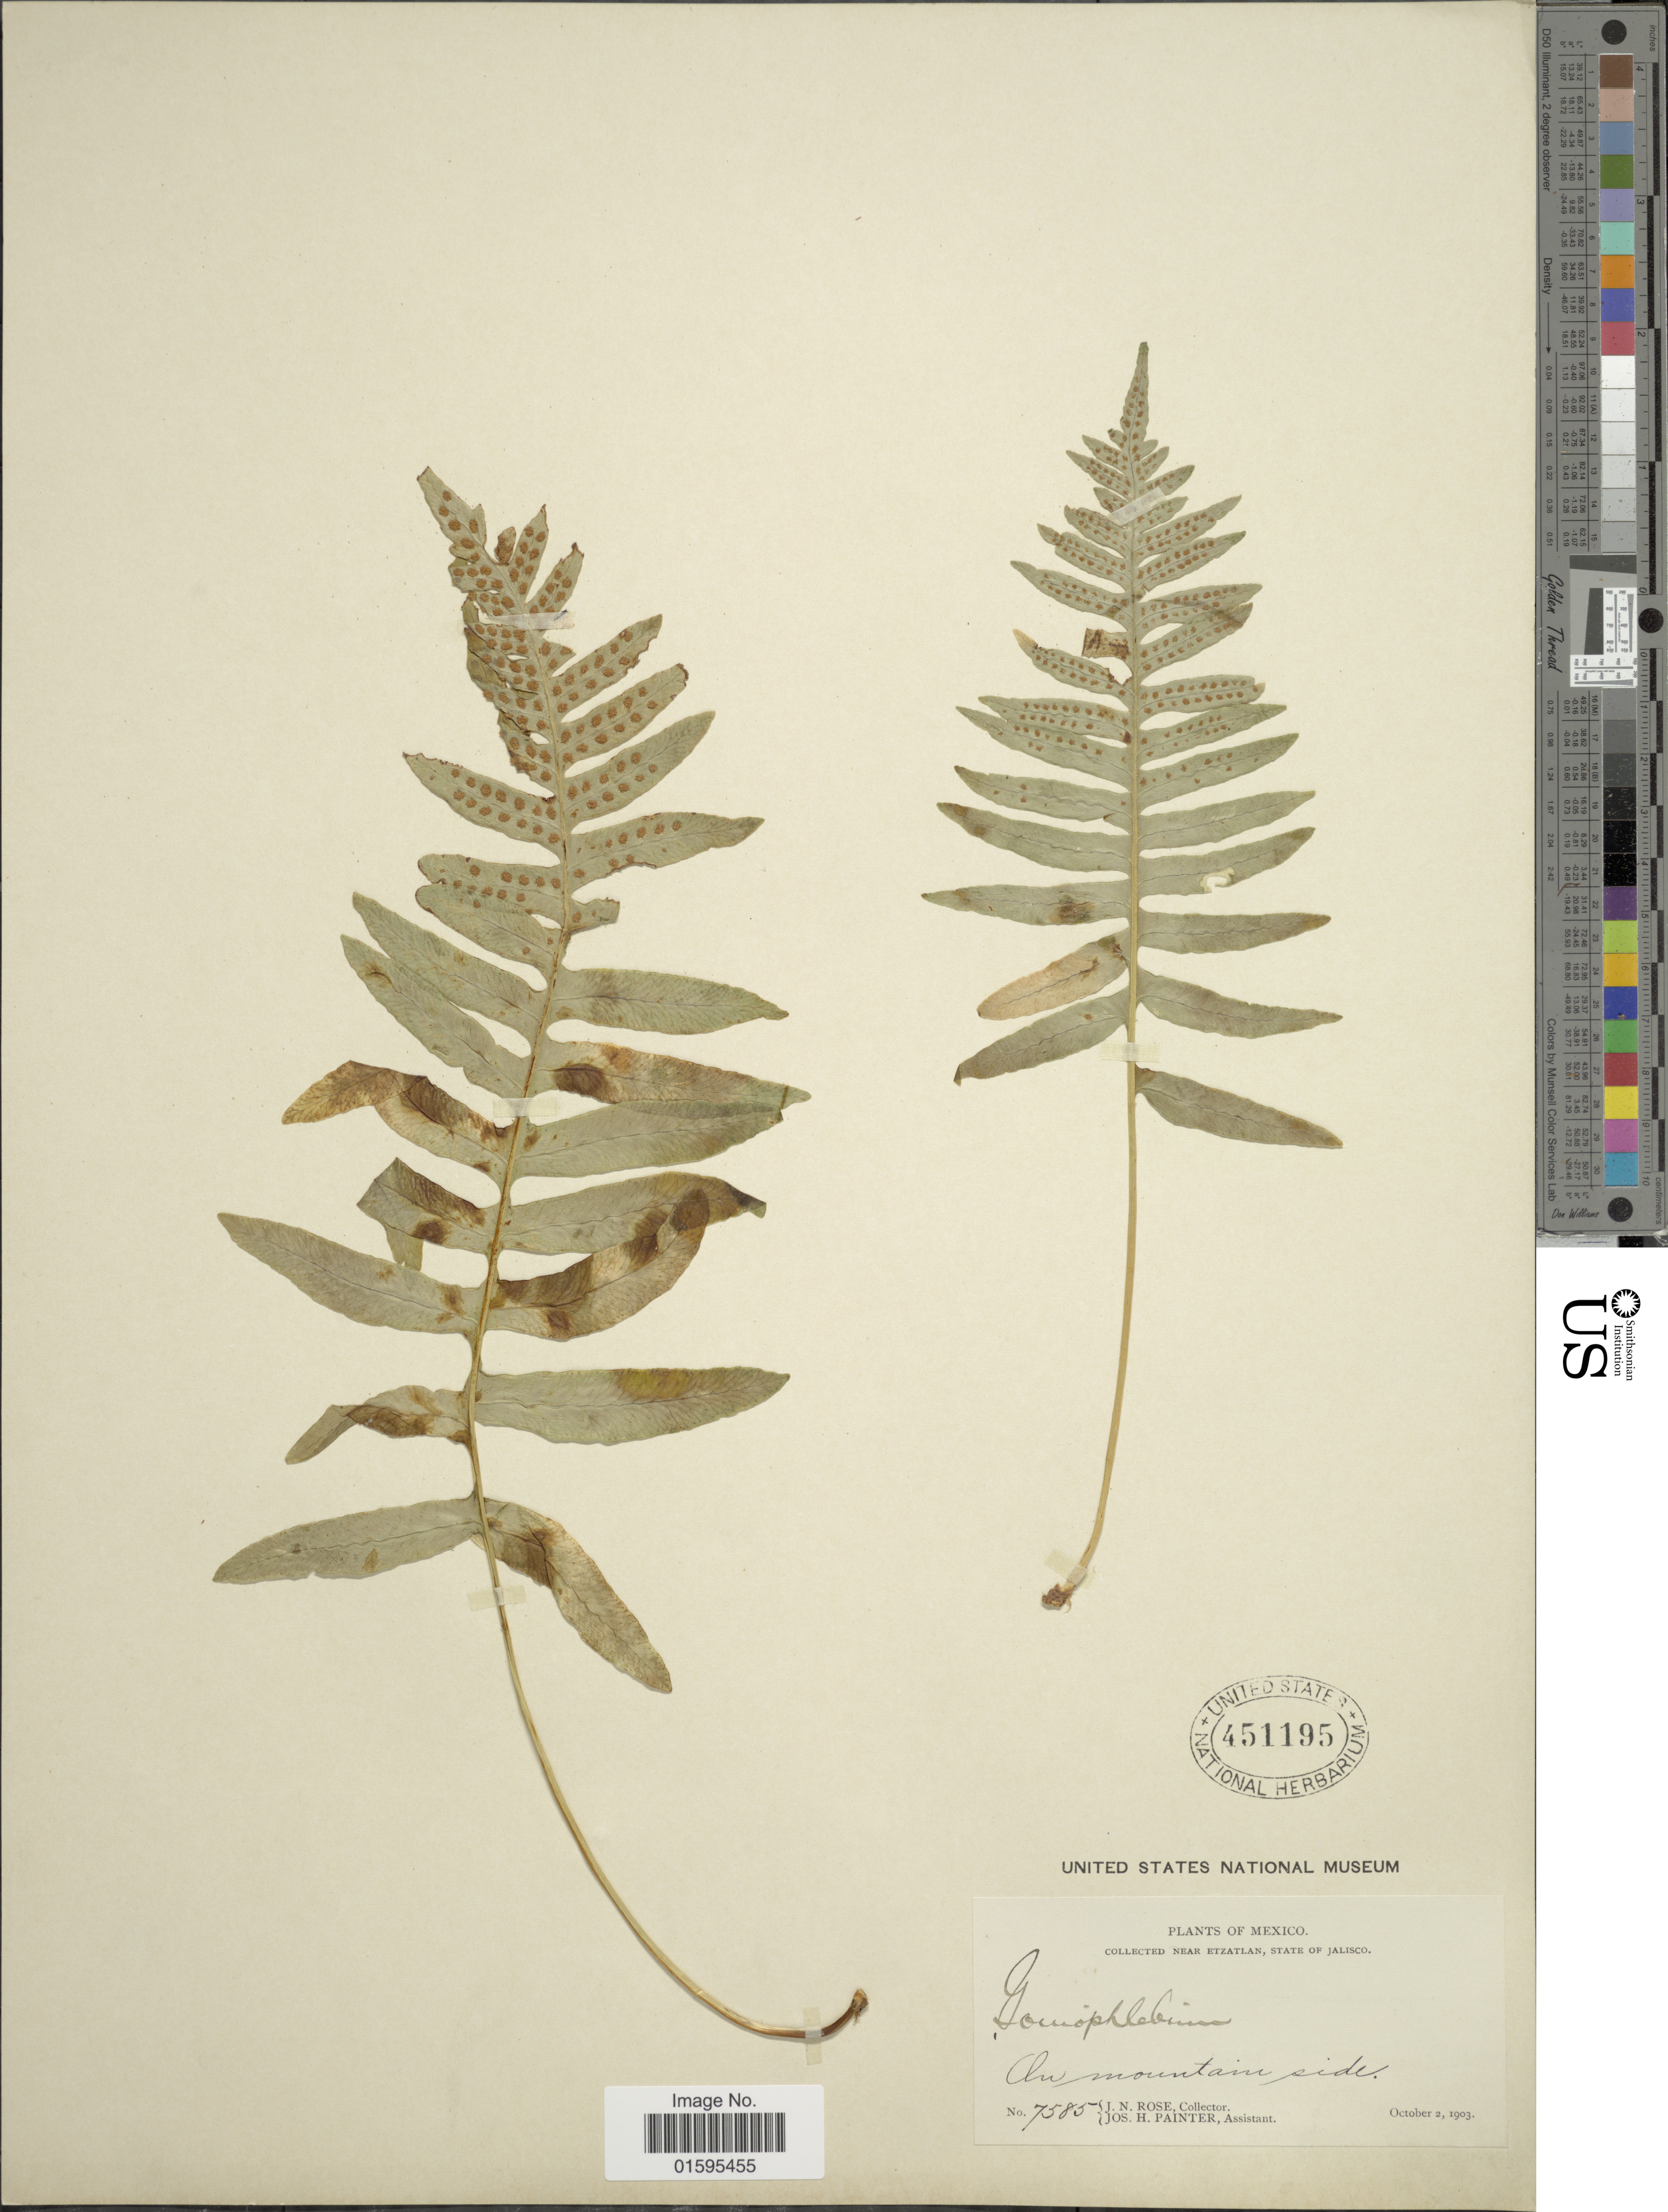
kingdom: Plantae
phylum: Tracheophyta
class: Polypodiopsida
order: Polypodiales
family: Polypodiaceae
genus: Polypodium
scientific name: Polypodium plesiosorum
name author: Kunze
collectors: J. N. Rose & J. H. Painter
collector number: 7585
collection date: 1903-10-02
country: Mexico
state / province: Jalisco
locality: Near Etzatlan, on mountain side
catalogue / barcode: US 451195